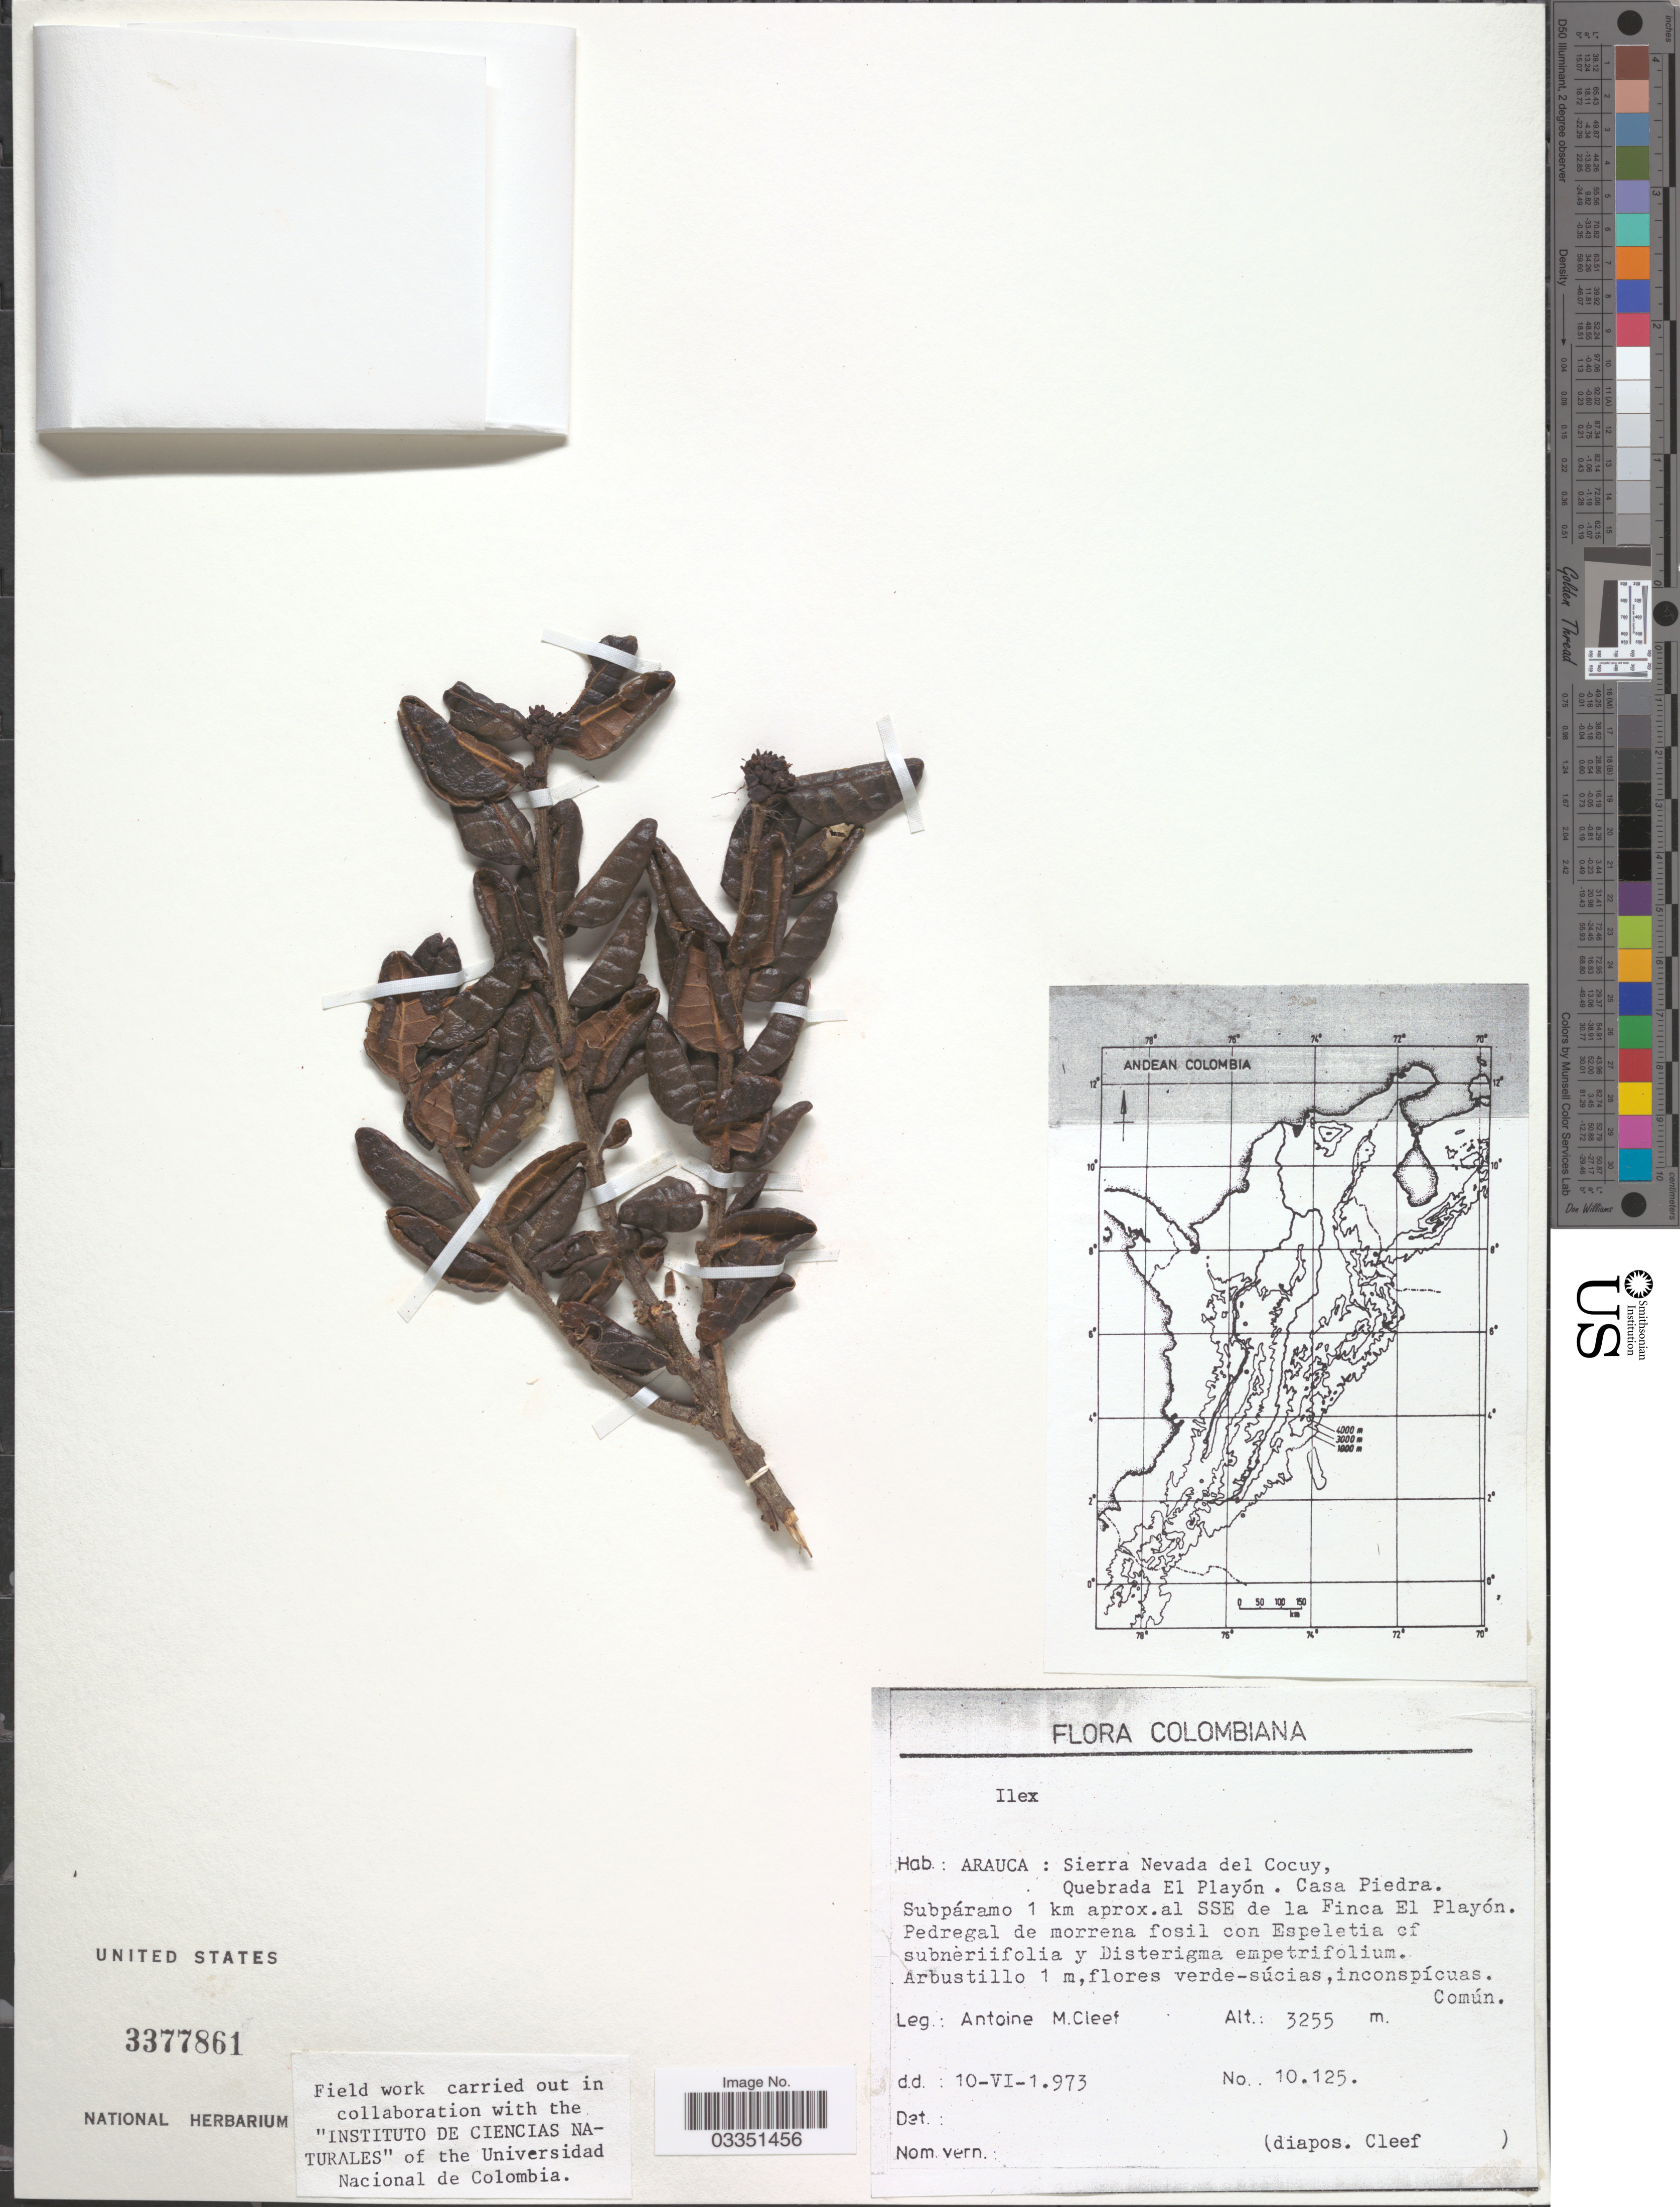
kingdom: Plantae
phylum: Tracheophyta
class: Magnoliopsida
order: Aquifoliales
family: Aquifoliaceae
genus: Ilex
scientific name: Ilex sp.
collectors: A. M. Cleef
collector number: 10125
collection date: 1973-06-10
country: Colombia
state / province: Arauca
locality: Sierra Nevada del Cocuy, Quebrada El Playón. Casa Piedra. Subpáramo 1 km. aprox. al SSE de la Finca El Playón.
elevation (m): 3255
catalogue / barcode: US 3377861